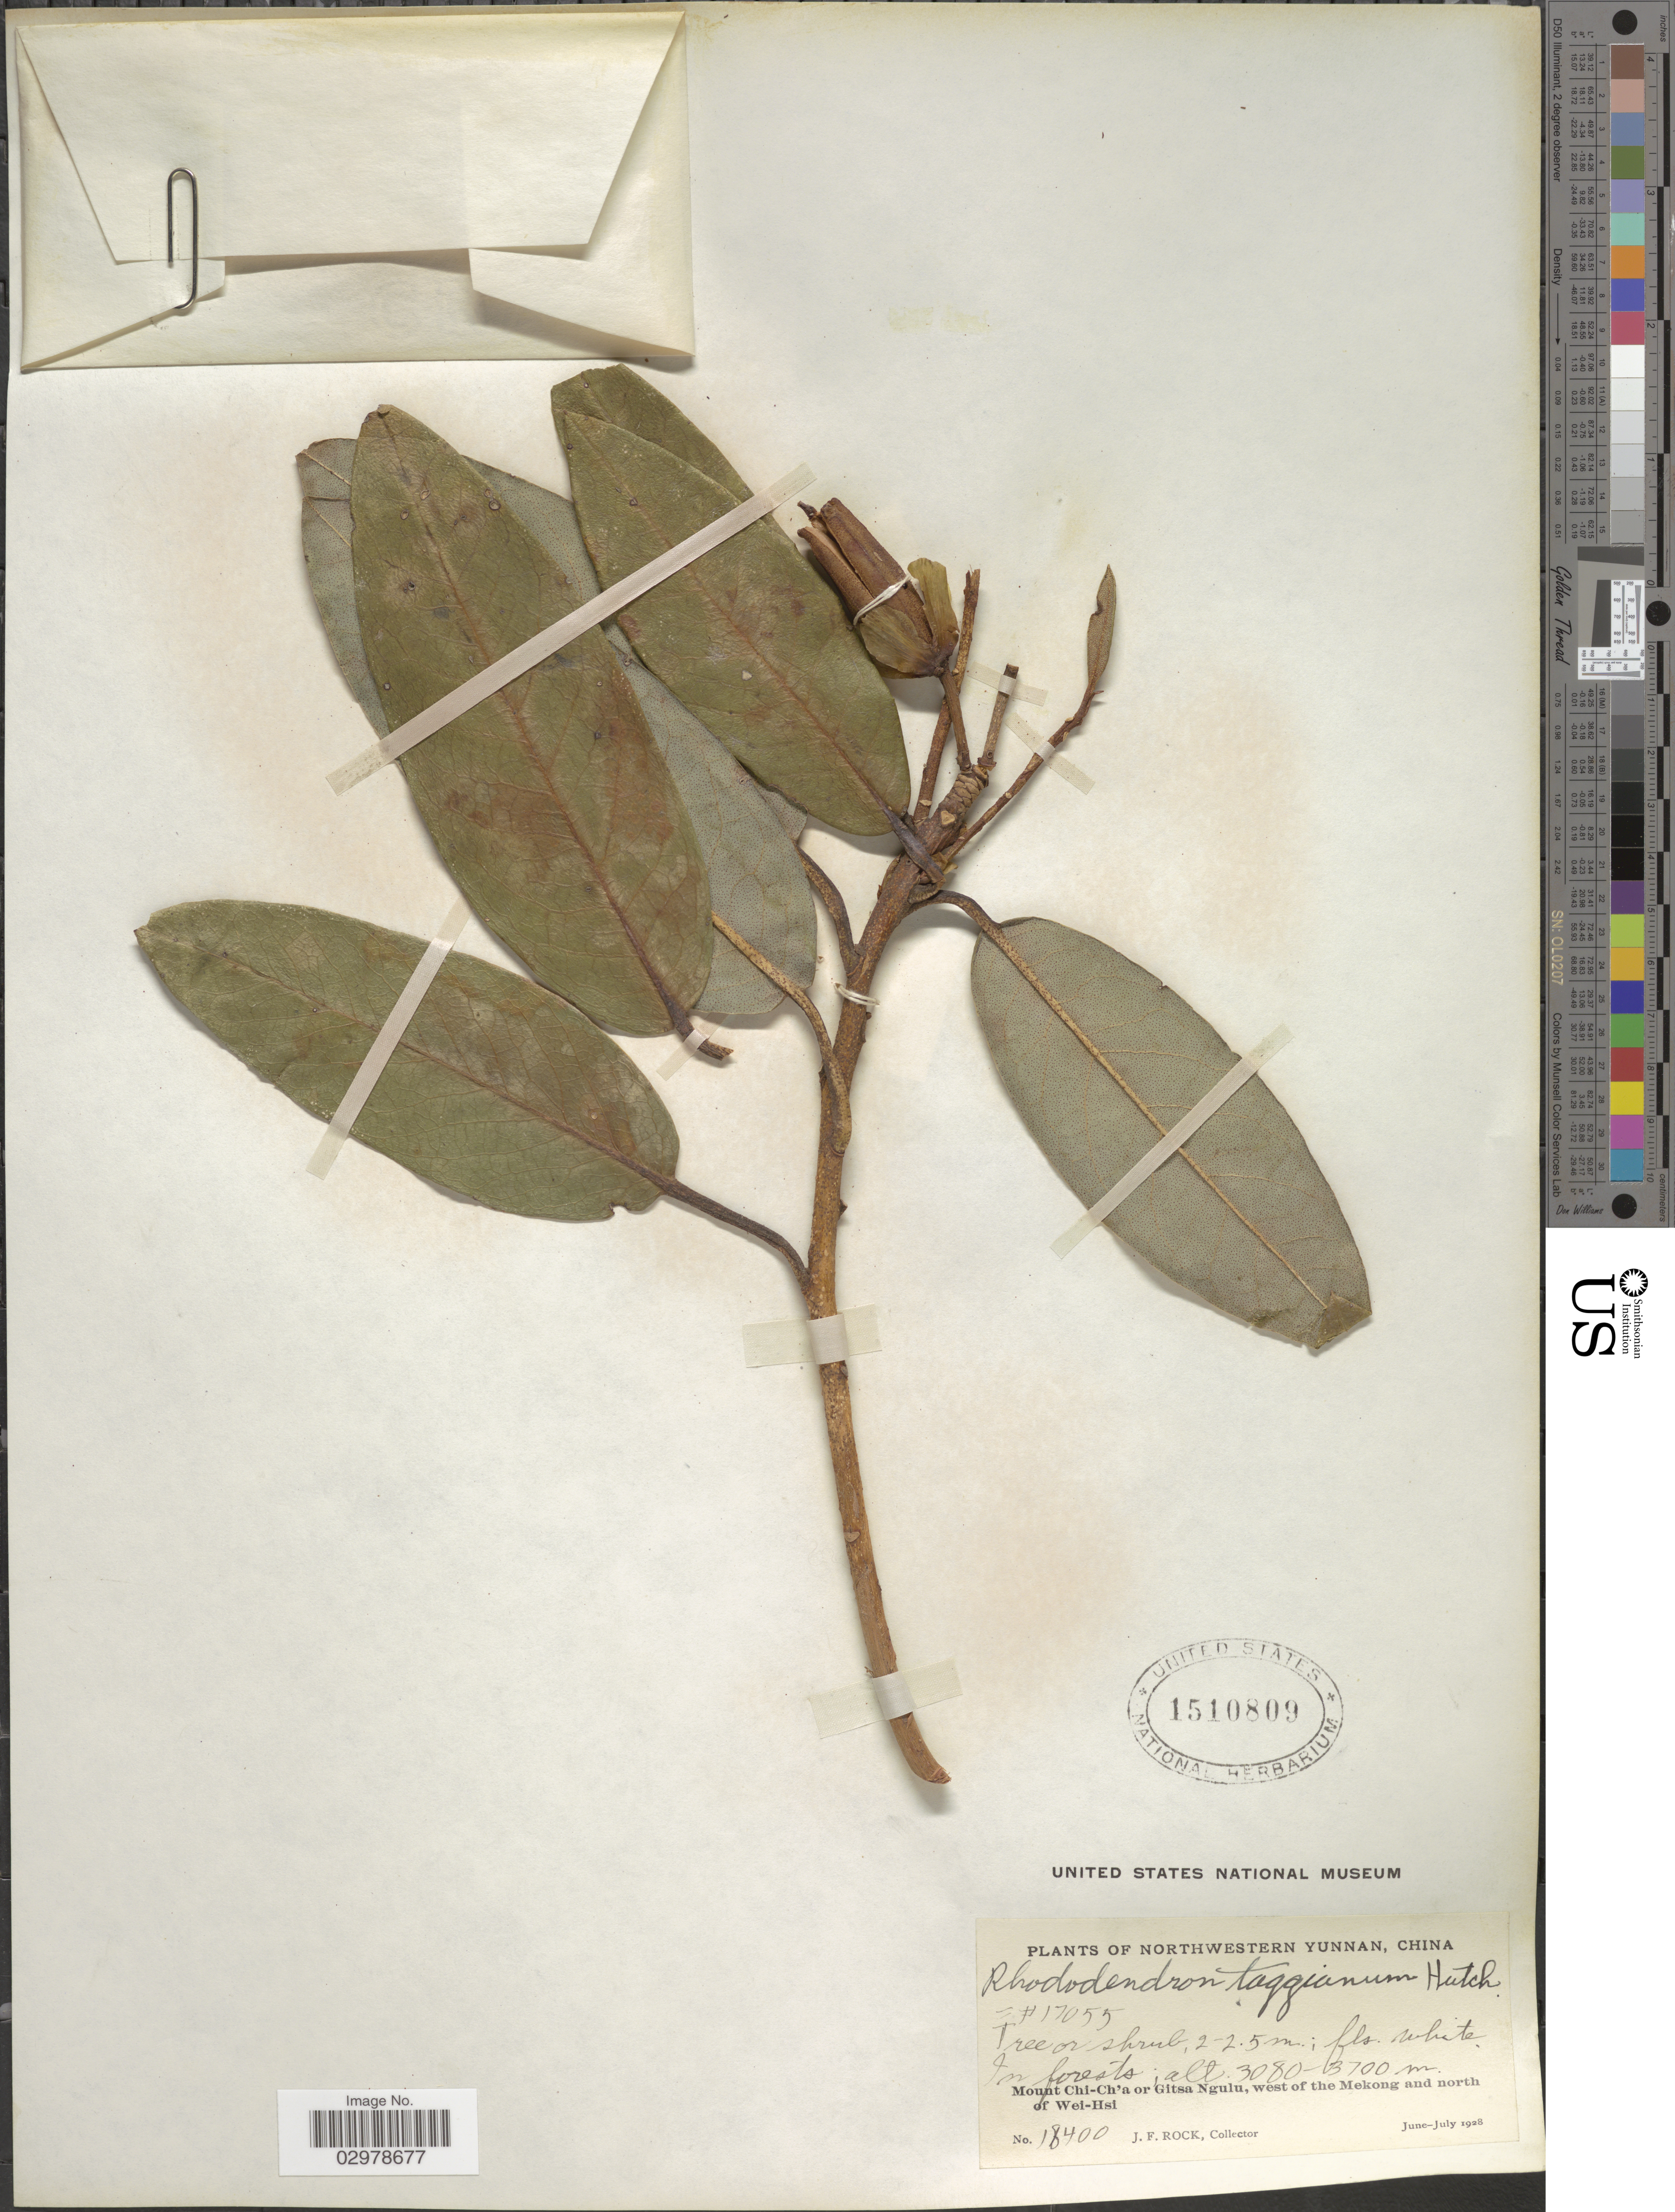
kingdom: Plantae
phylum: Tracheophyta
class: Magnoliopsida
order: Ericales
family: Ericaceae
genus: Rhododendron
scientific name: Rhododendron taggianum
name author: Hutch.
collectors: J. Rock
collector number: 18400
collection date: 1928-06/1928-07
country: China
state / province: Yunnan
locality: Northwestern Yunnan. Mount Chi-Ch'a or Gitsa Ngulu, west of the Mekong and north of Wei-Hsi.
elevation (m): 3080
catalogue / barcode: US 1510809